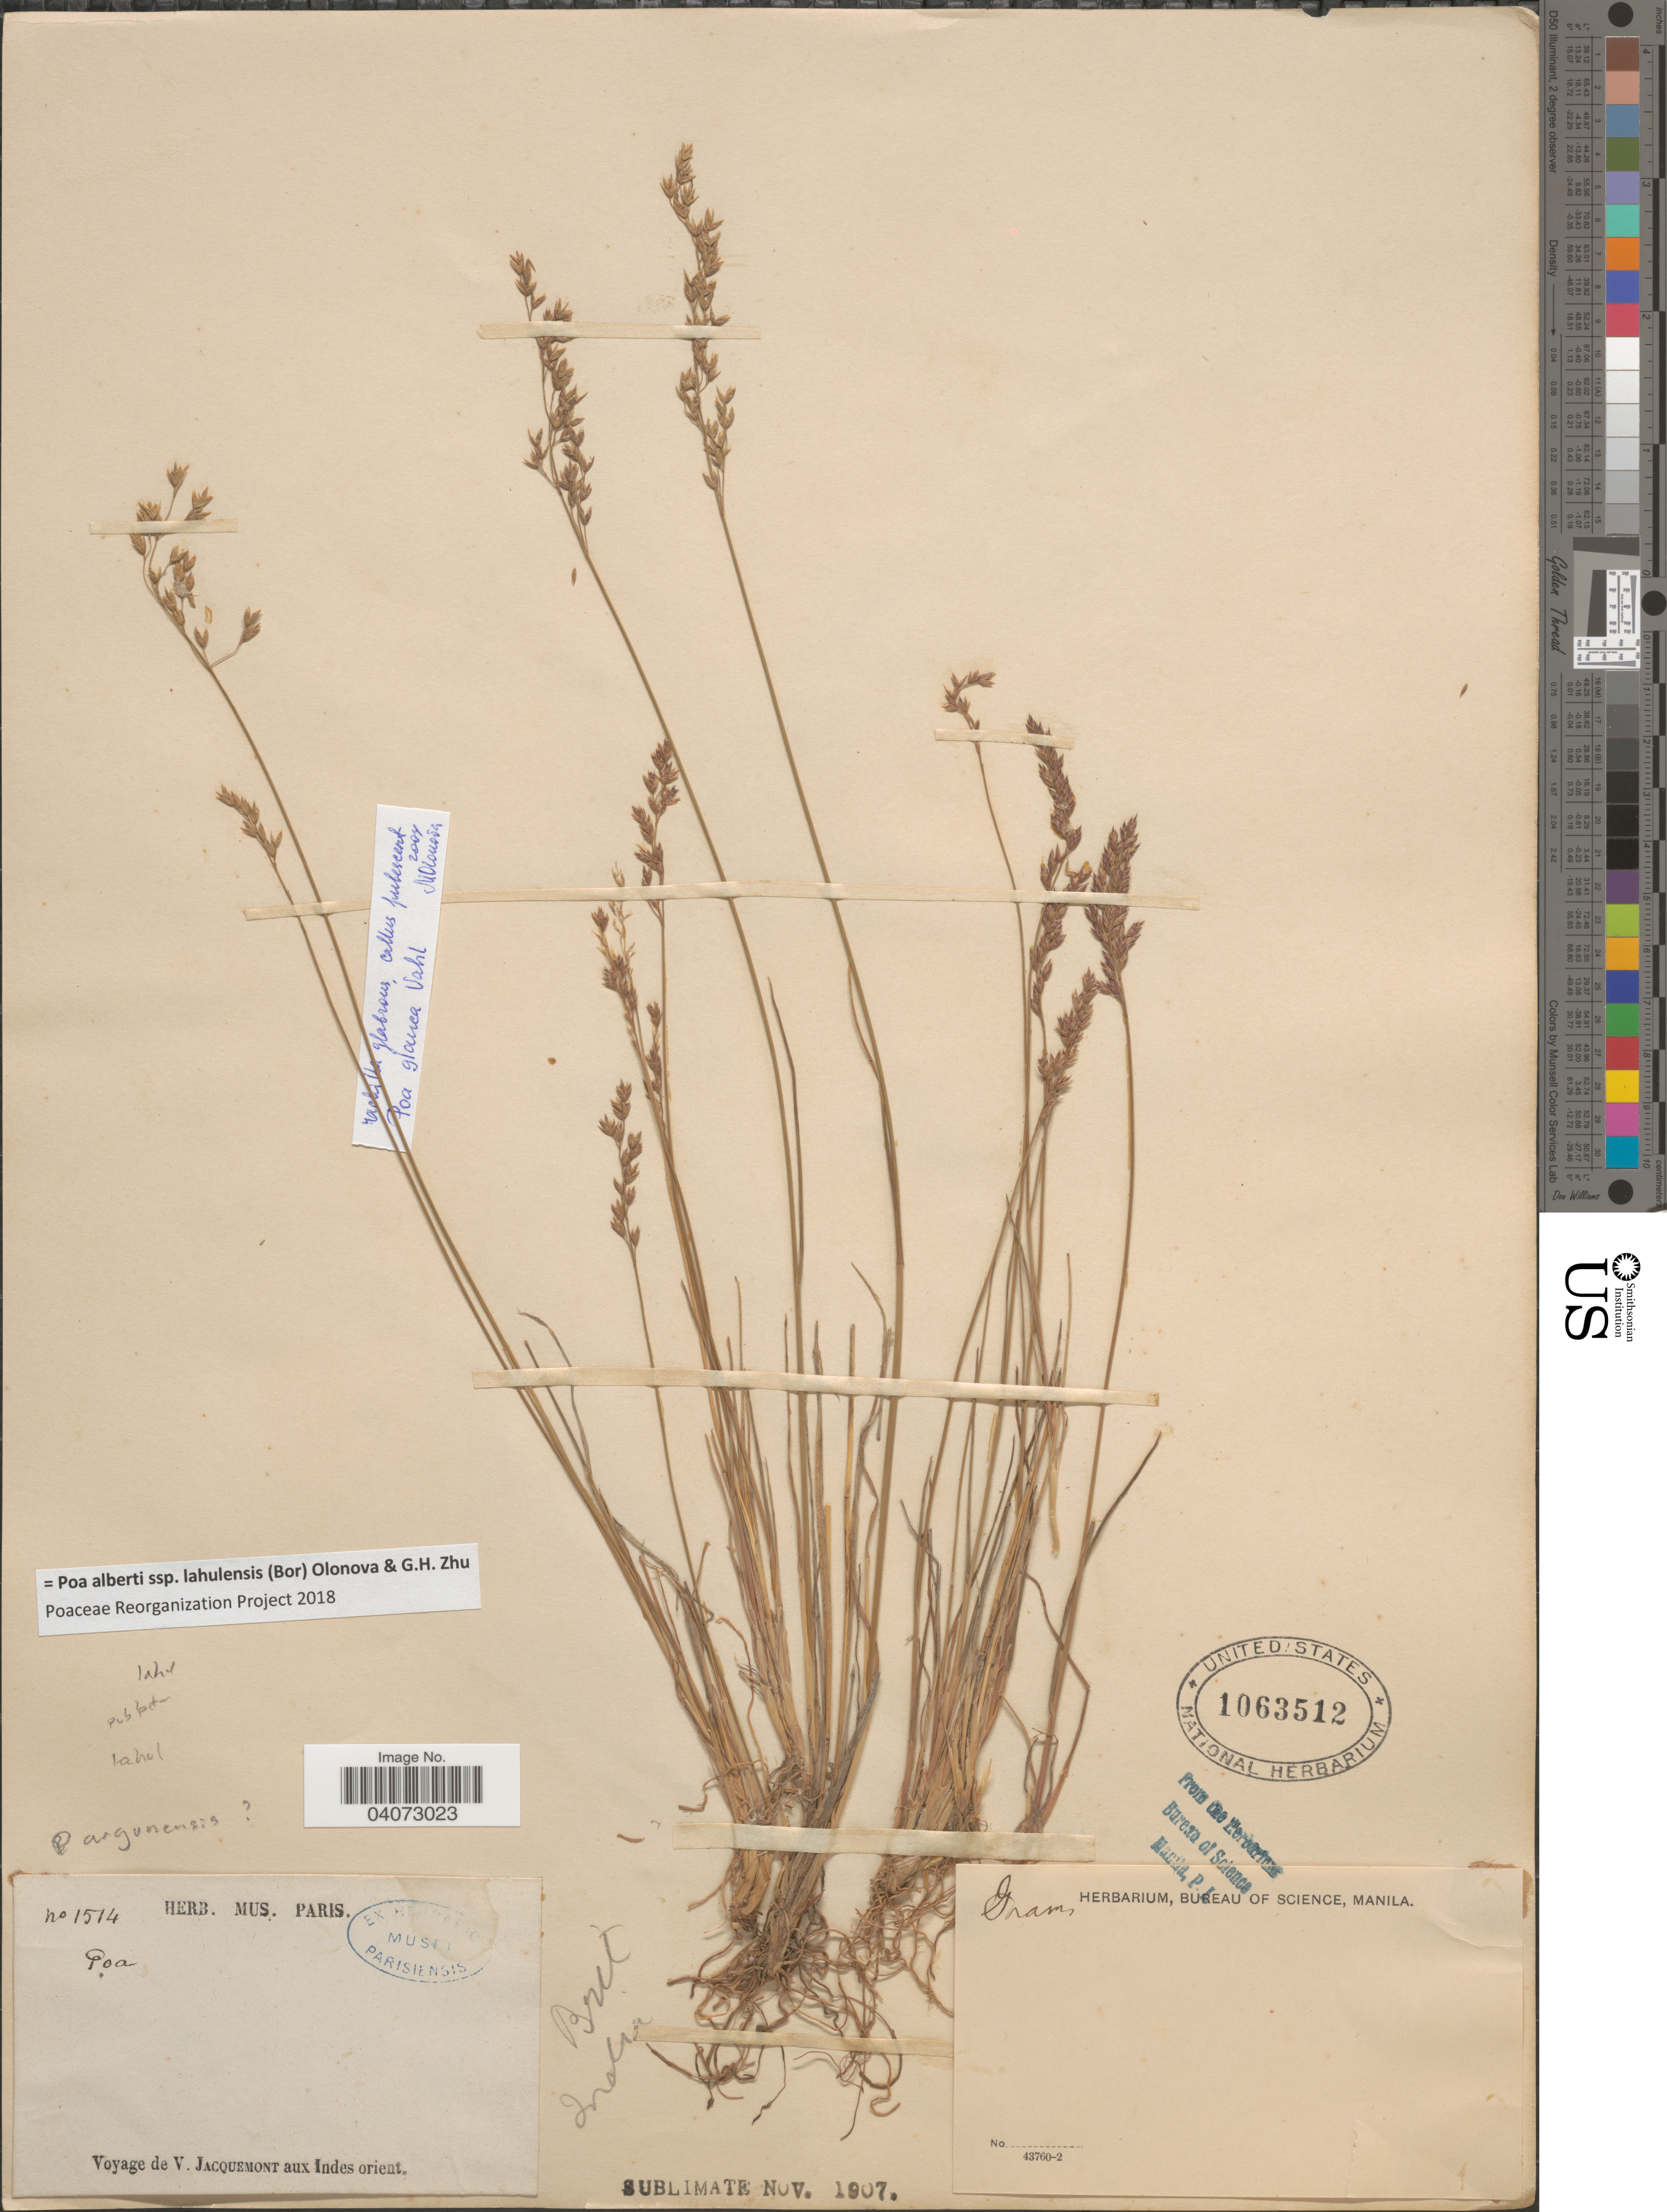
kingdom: Plantae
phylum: Tracheophyta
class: Liliopsida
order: Poales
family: Poaceae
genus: Poa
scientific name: Poa albertii subsp. lahulensis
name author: (Bor) Olonova & G.H. Zhu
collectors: V. Jacquemont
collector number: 1514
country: India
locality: Indes orient.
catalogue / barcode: US 1063512